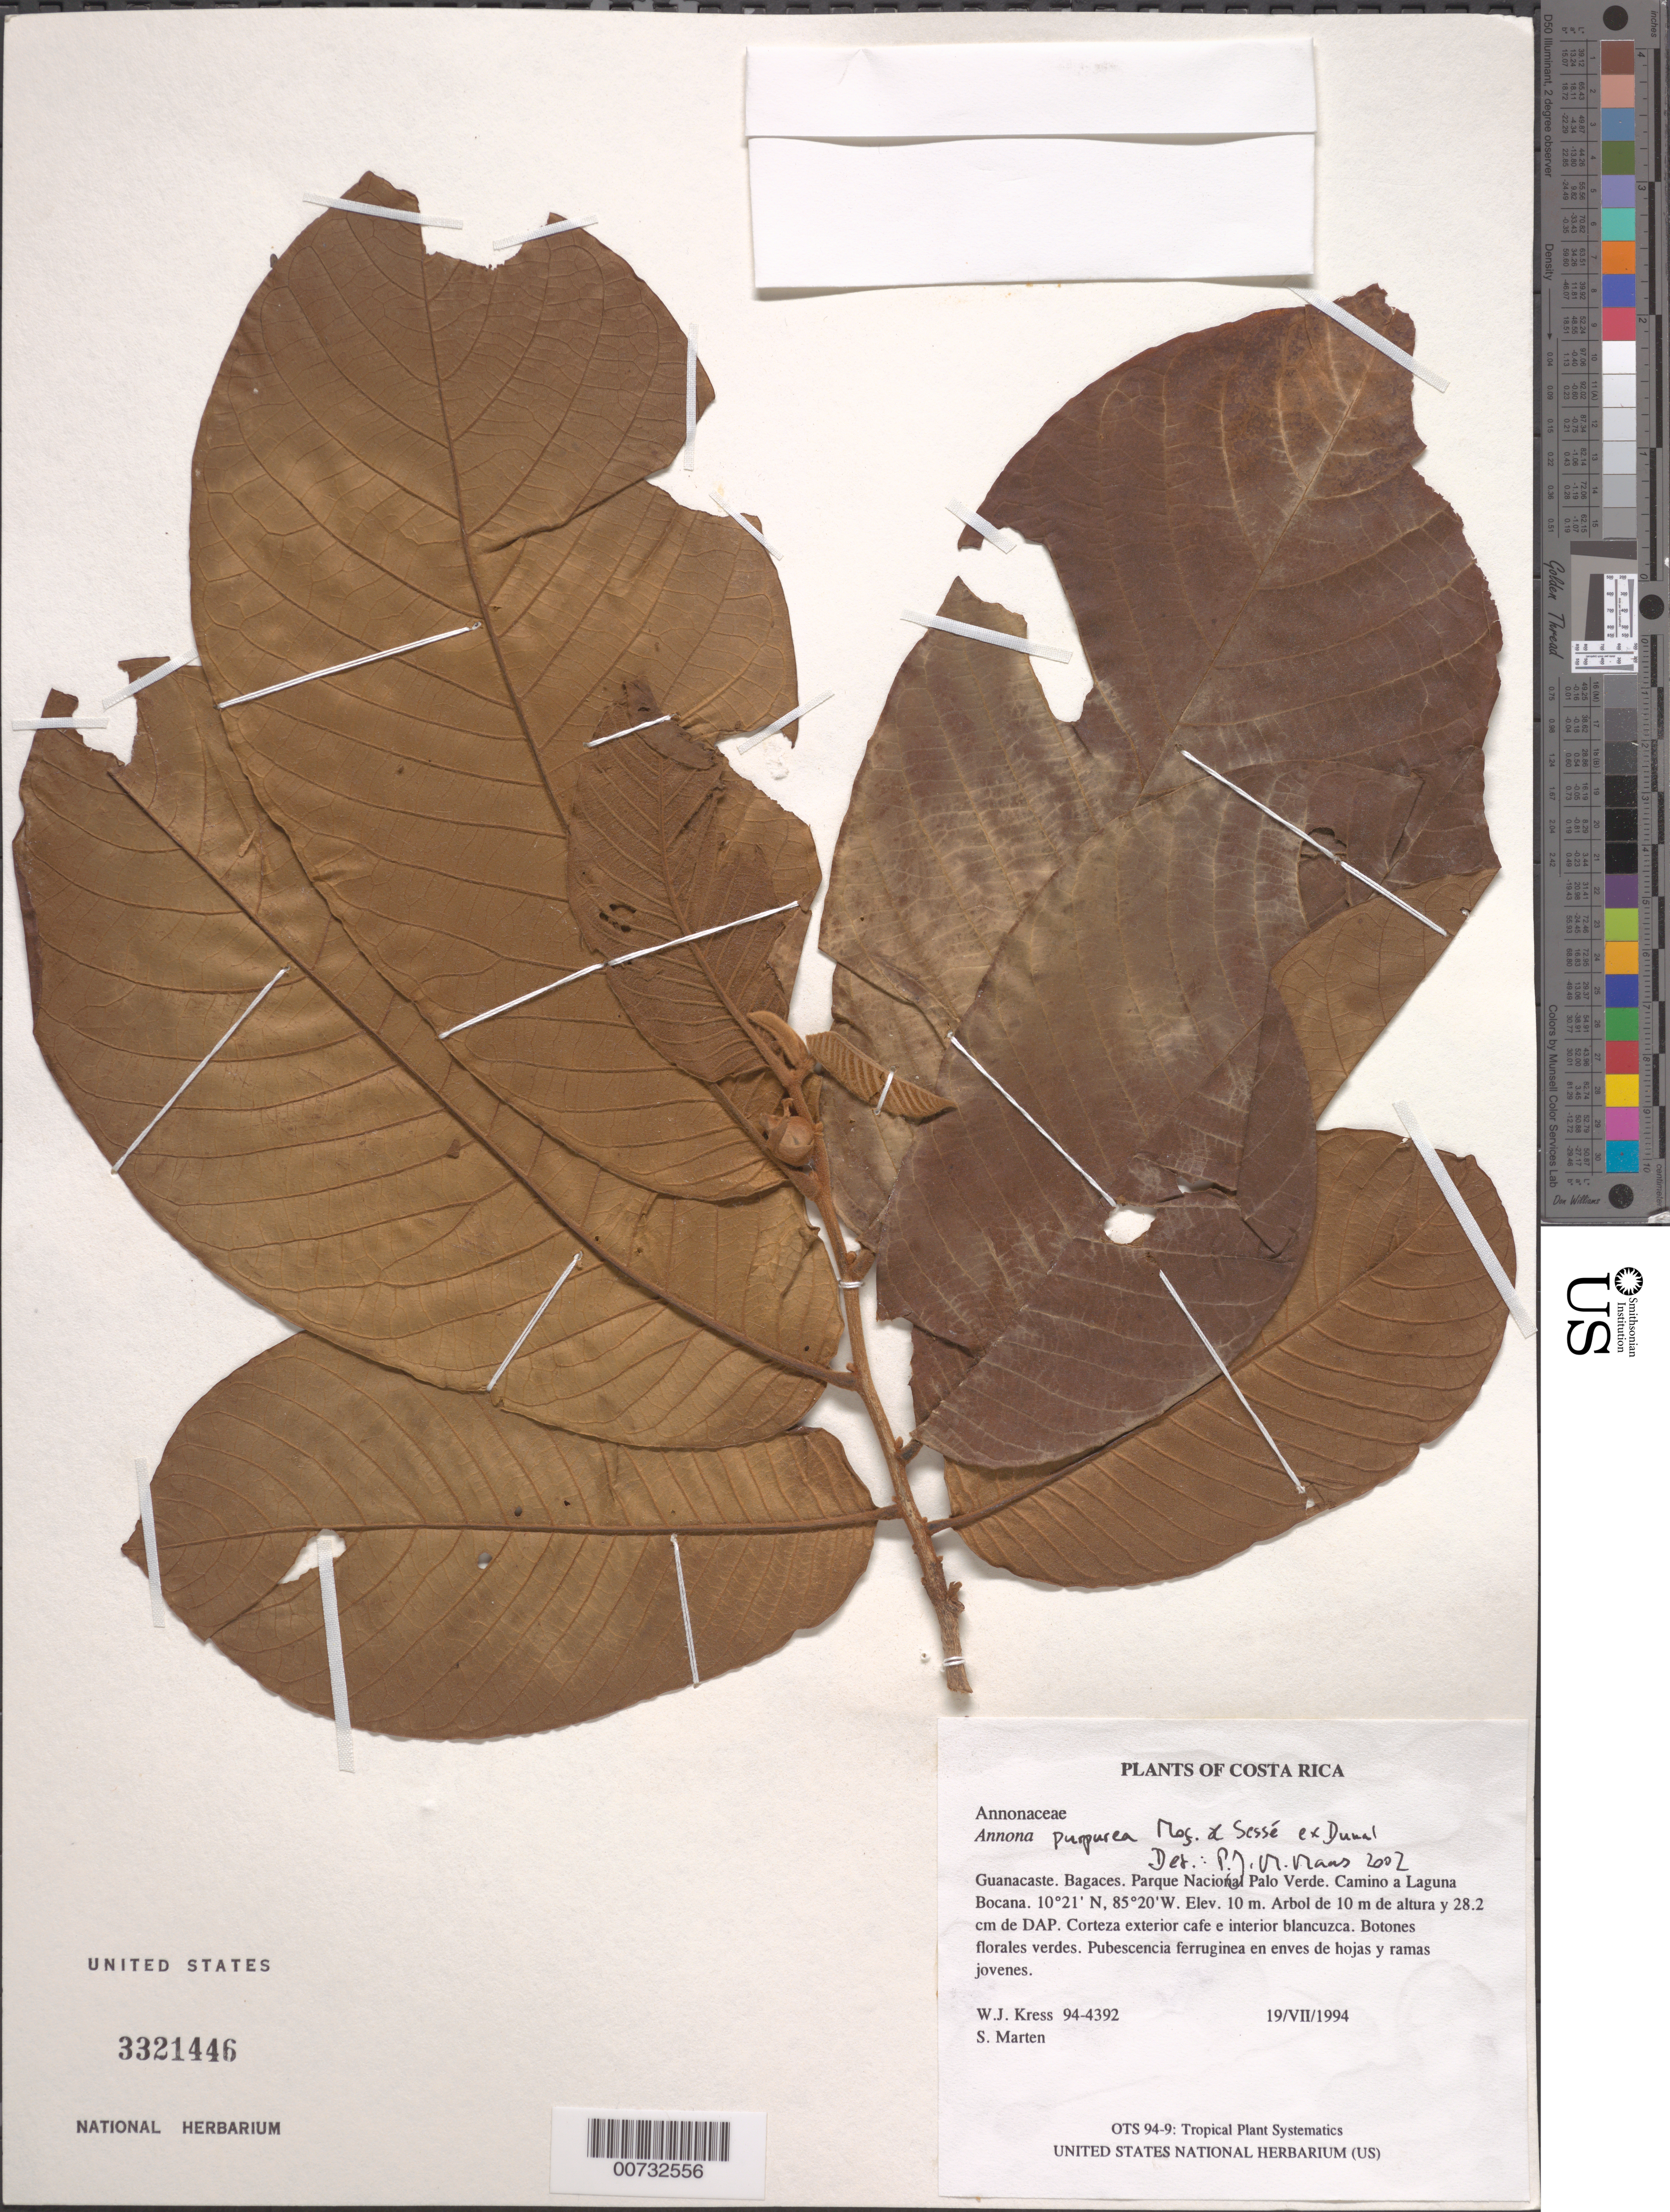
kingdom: Plantae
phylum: Tracheophyta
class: Magnoliopsida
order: Magnoliales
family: Annonaceae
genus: Annona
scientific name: Annona purpurea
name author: Moc. & Sessé ex Dunal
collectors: W. J. Kress & S. Marten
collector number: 94-4392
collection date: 1994-07-19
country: Costa Rica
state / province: Guanacaste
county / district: Bagaces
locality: Parque Nacional Palo Verde. Camino a Laguna Bocana.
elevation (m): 10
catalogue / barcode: US 3321446